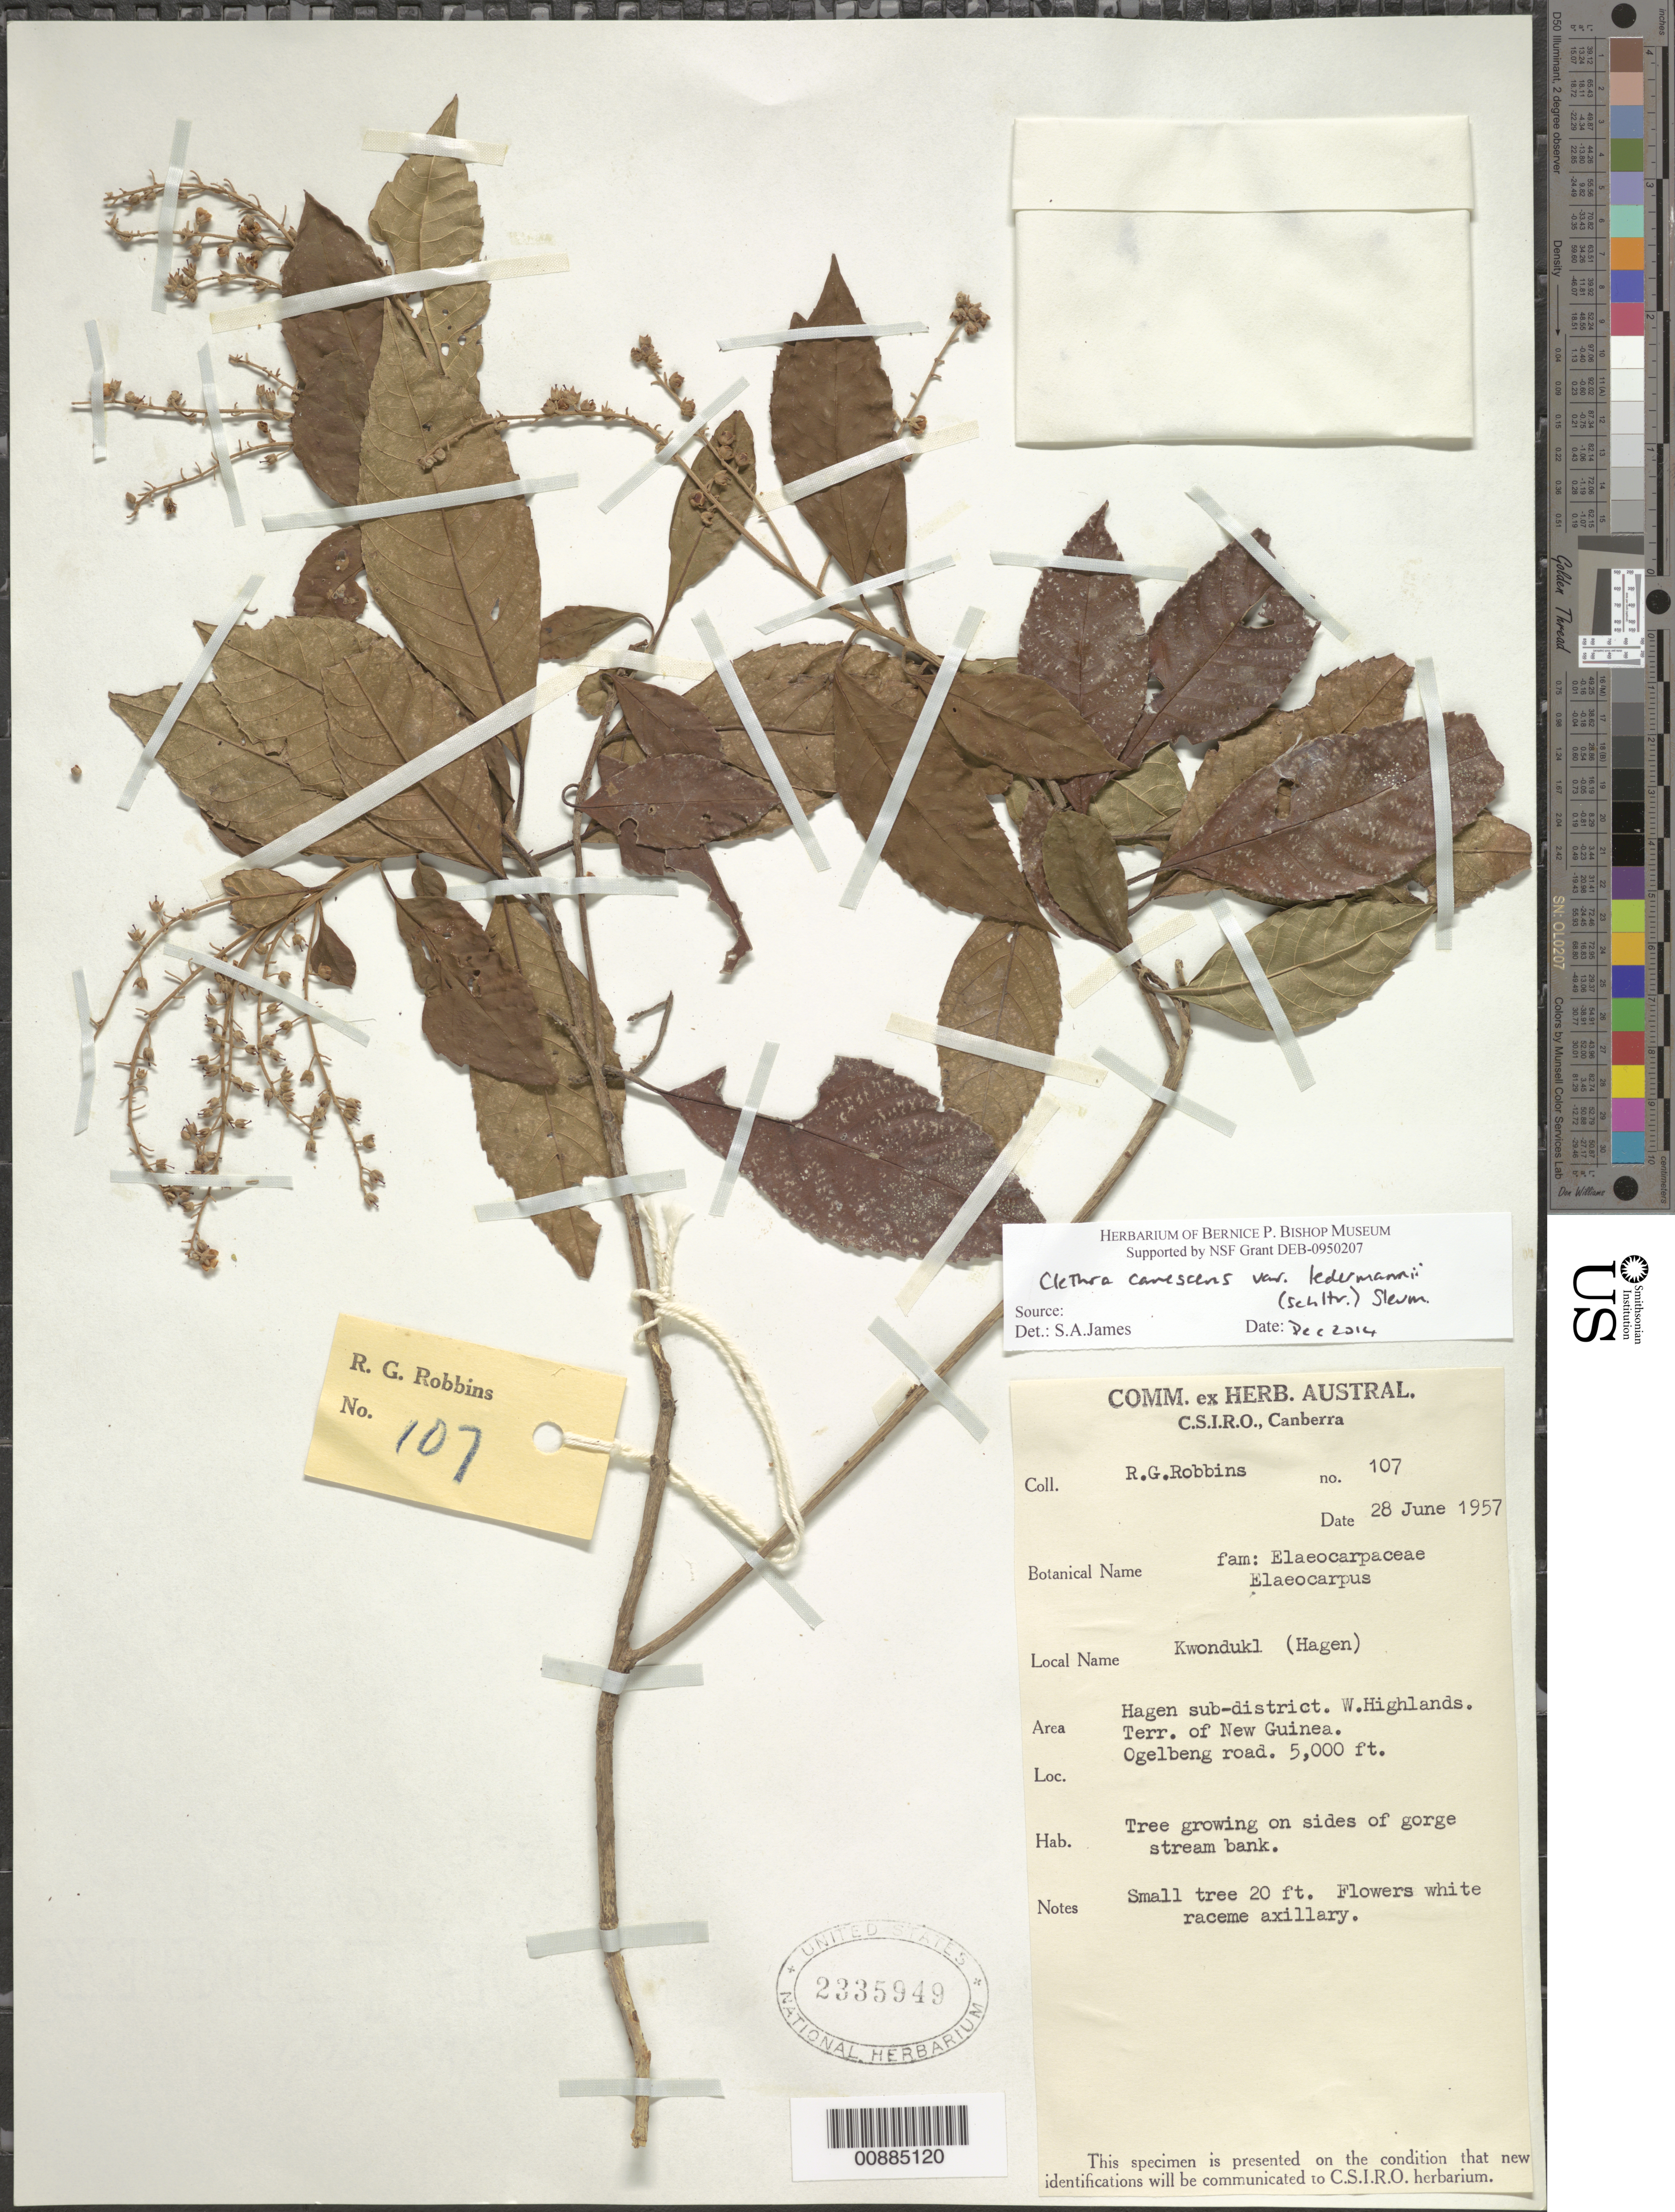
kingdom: Plantae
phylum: Tracheophyta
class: Magnoliopsida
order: Ericales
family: Clethraceae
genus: Clethra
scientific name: Clethra canescens var. ledermannii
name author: (Schltr.) Sleumer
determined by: James, S. A.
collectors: G. T. Robbins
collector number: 107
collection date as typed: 28 Jun 1957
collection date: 1957-06-28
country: Papua New Guinea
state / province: Western Highlands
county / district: Mount Hagen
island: New Guinea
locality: Ogelbeng road.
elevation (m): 1524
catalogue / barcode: US 2335949